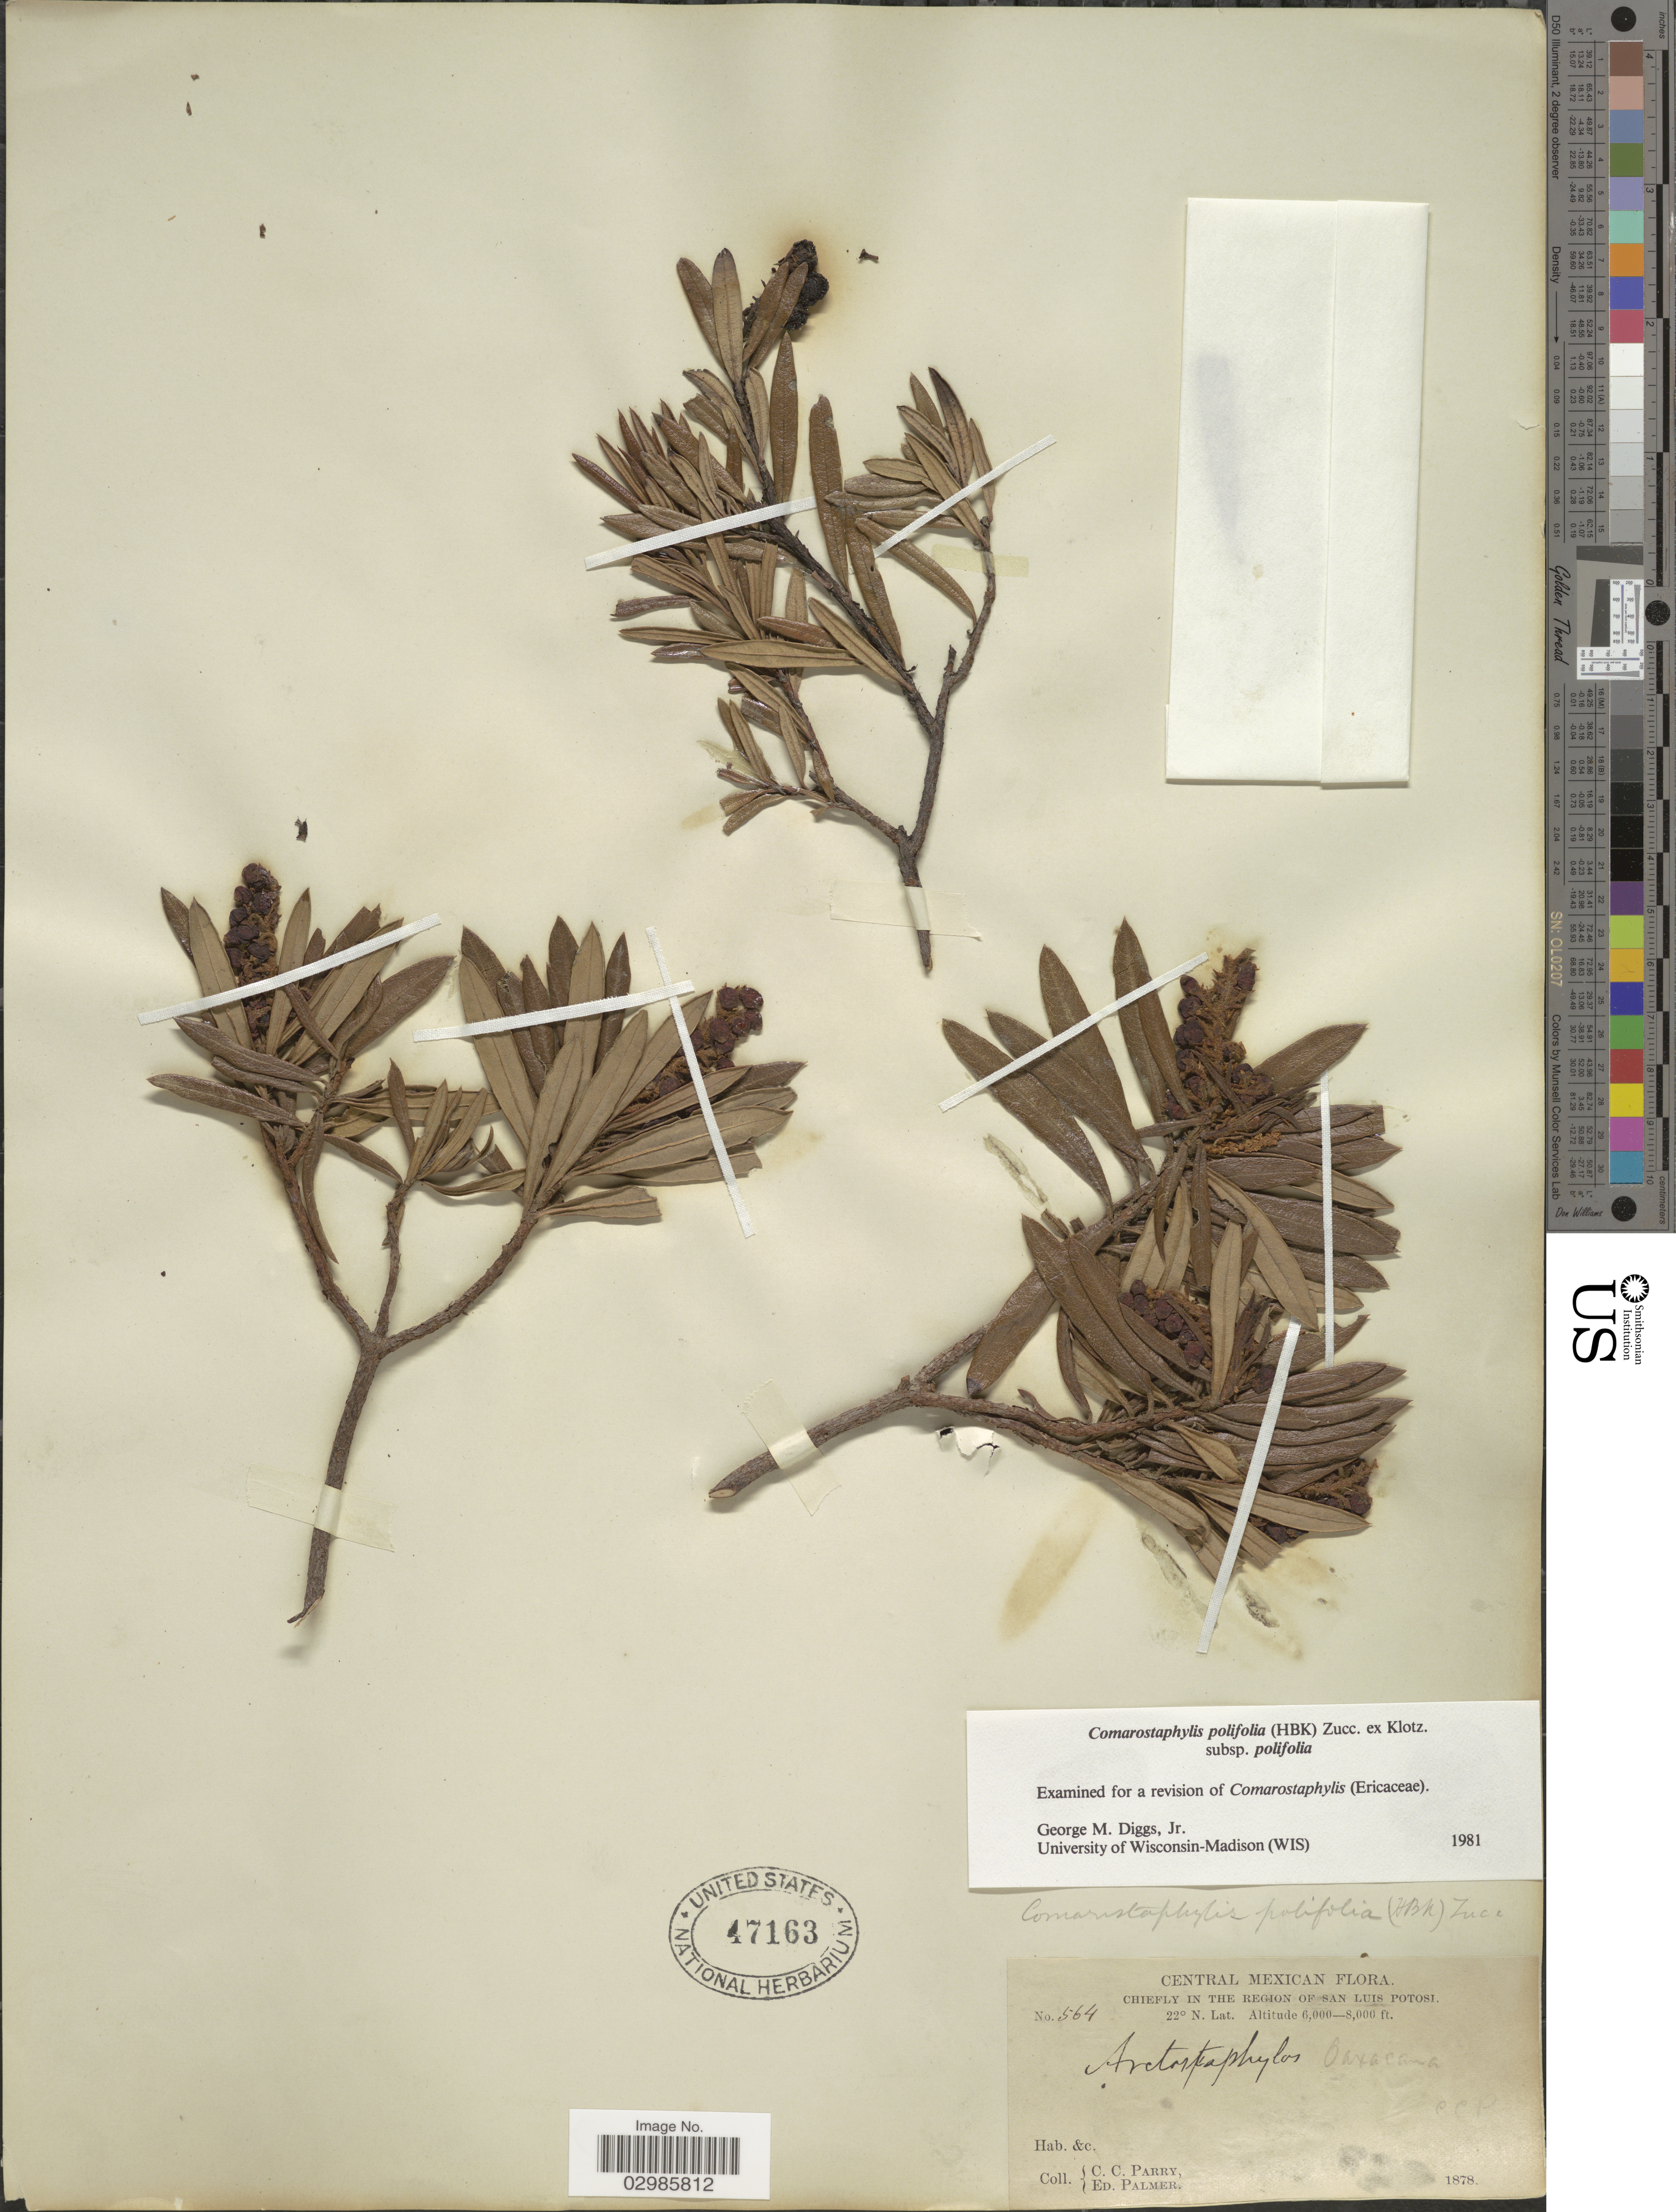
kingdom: Plantae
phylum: Tracheophyta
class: Magnoliopsida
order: Ericales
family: Ericaceae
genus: Comarostaphylis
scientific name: Comarostaphylis polifolia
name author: (Kunth) Zucc. ex Klotzsch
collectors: C. C. Parry & E. Palmer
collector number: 564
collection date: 1878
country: Mexico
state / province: San Luis Potosí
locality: Central Mexican. Chiefly in the region of San Luis Potosi.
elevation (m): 1829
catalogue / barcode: US 47163